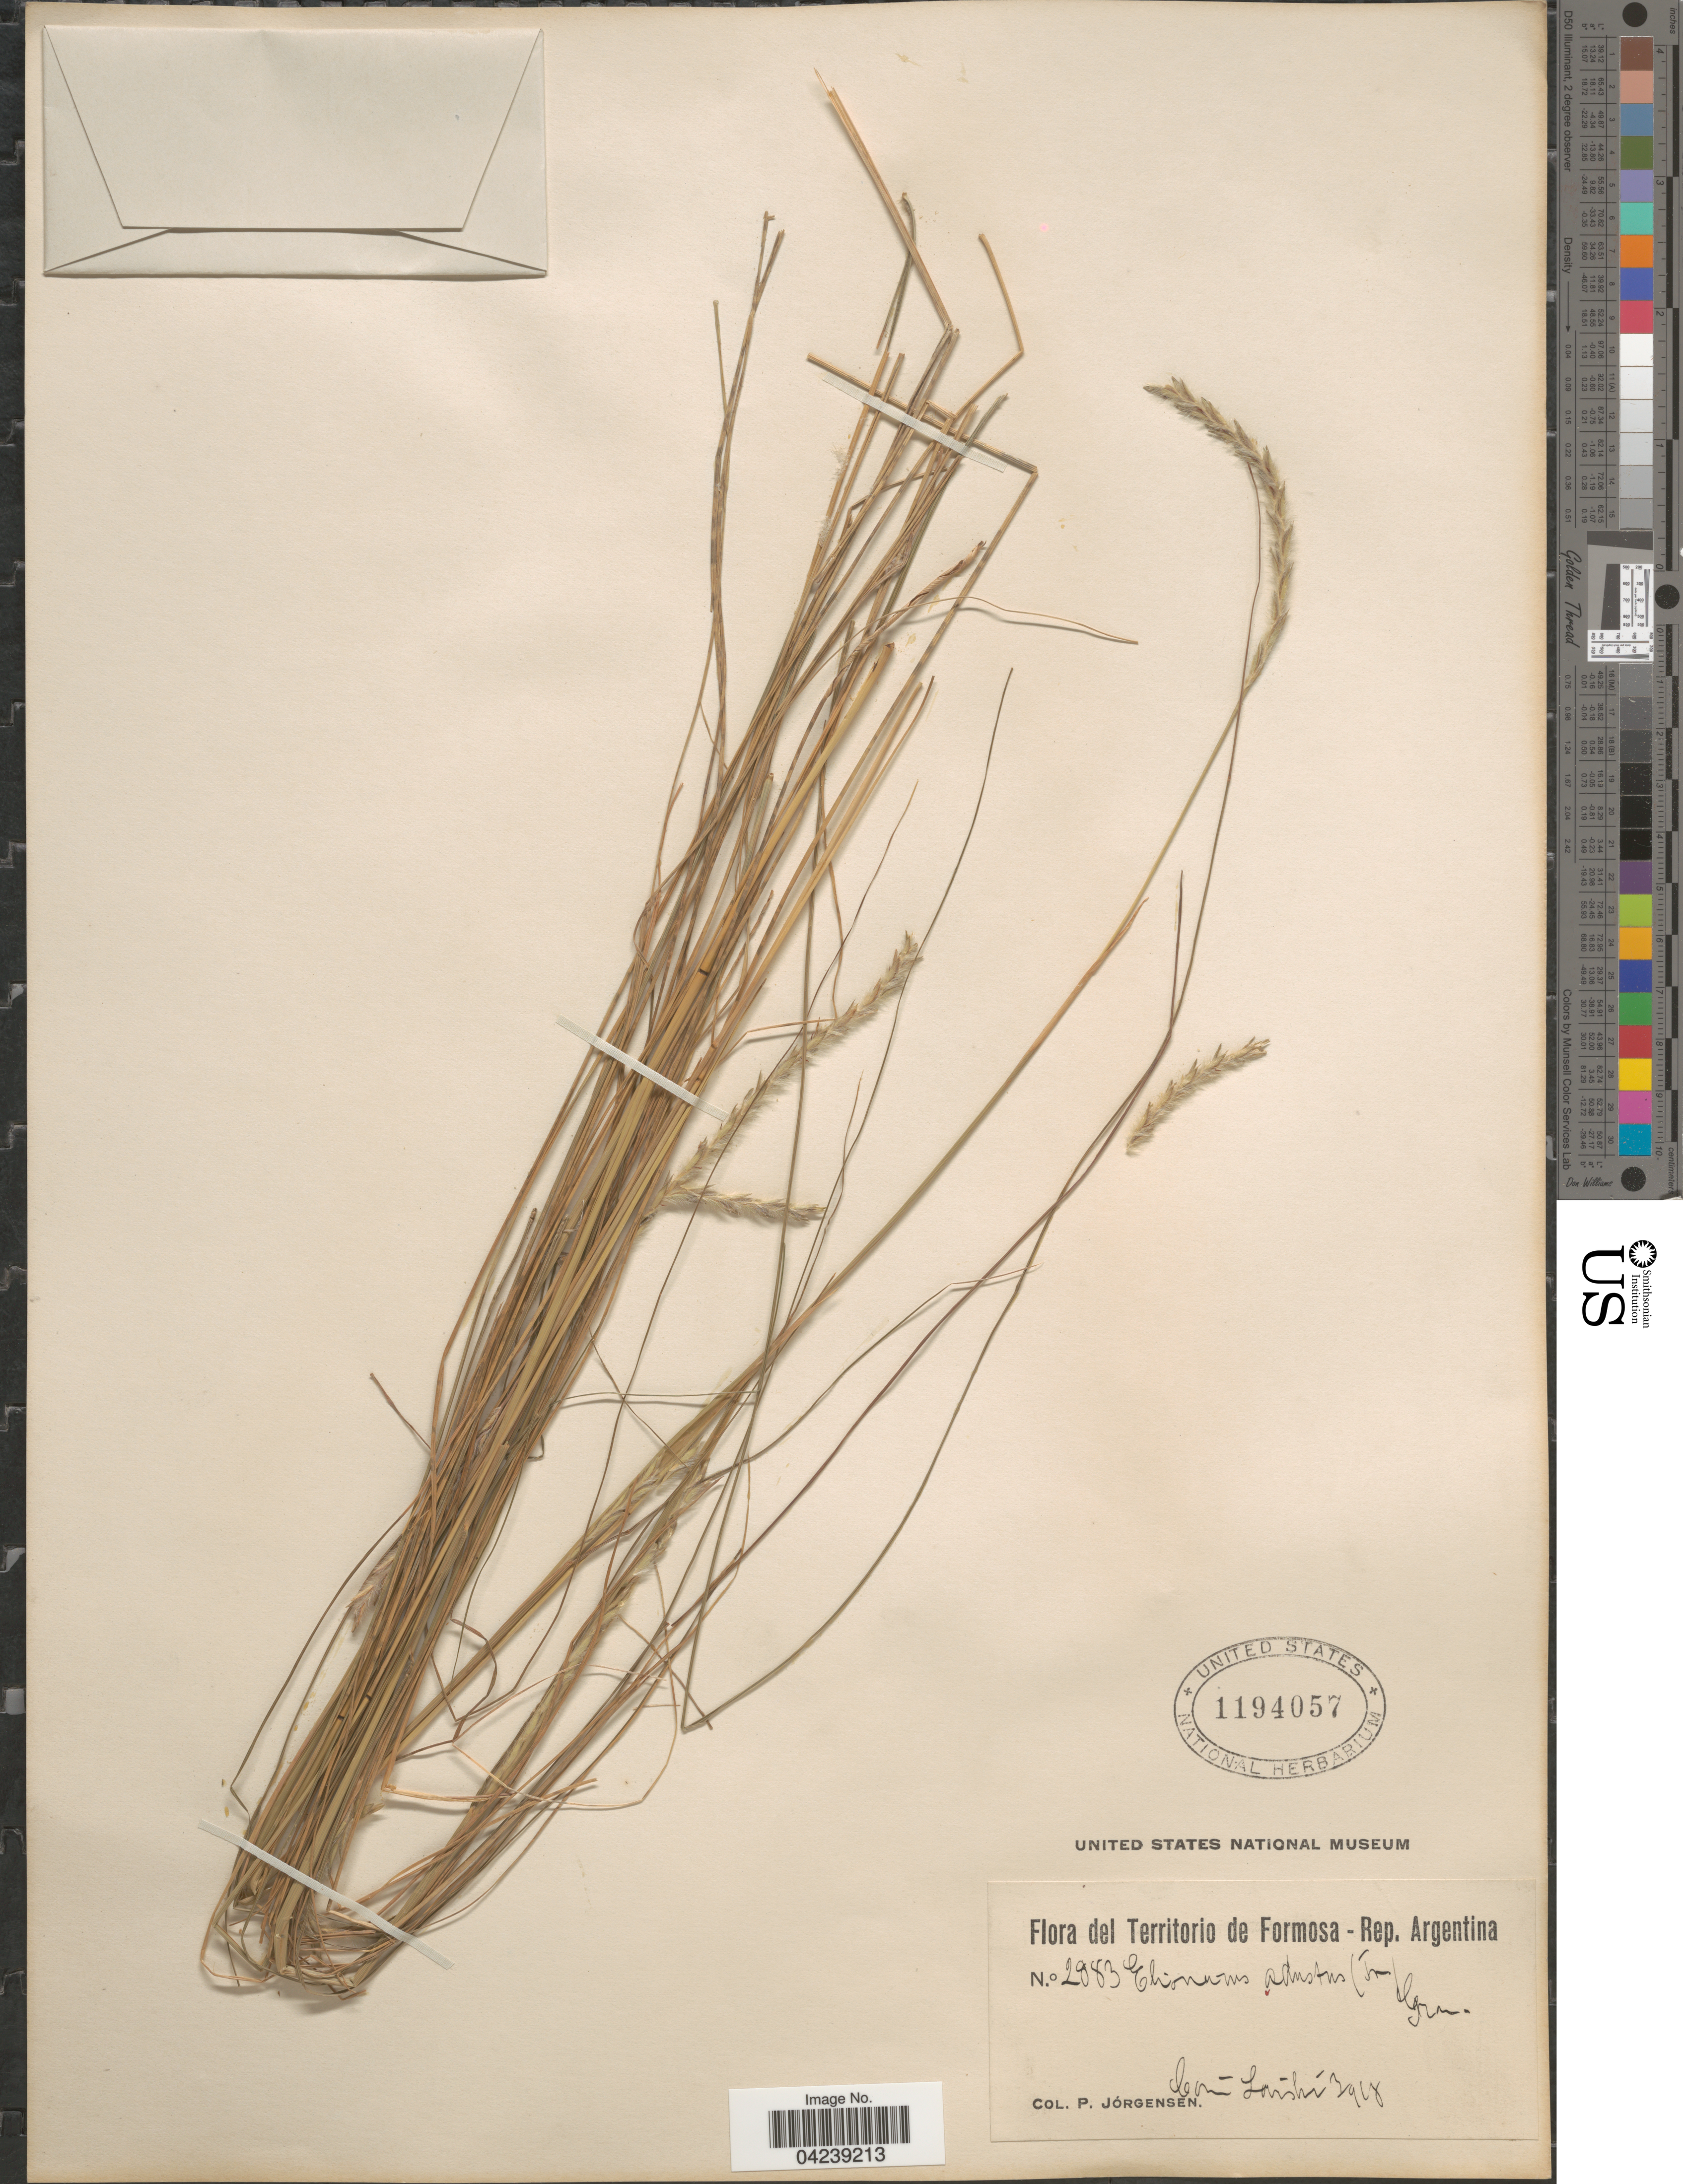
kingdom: Plantae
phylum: Tracheophyta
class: Liliopsida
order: Poales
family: Poaceae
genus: Elionurus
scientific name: Elionurus muticus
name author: (Spreng.) Kuntze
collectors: P. Jörgensen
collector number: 2883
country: Argentina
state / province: Formosa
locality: Territorio de Formosa - Rep. Argentina.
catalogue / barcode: US 1194057